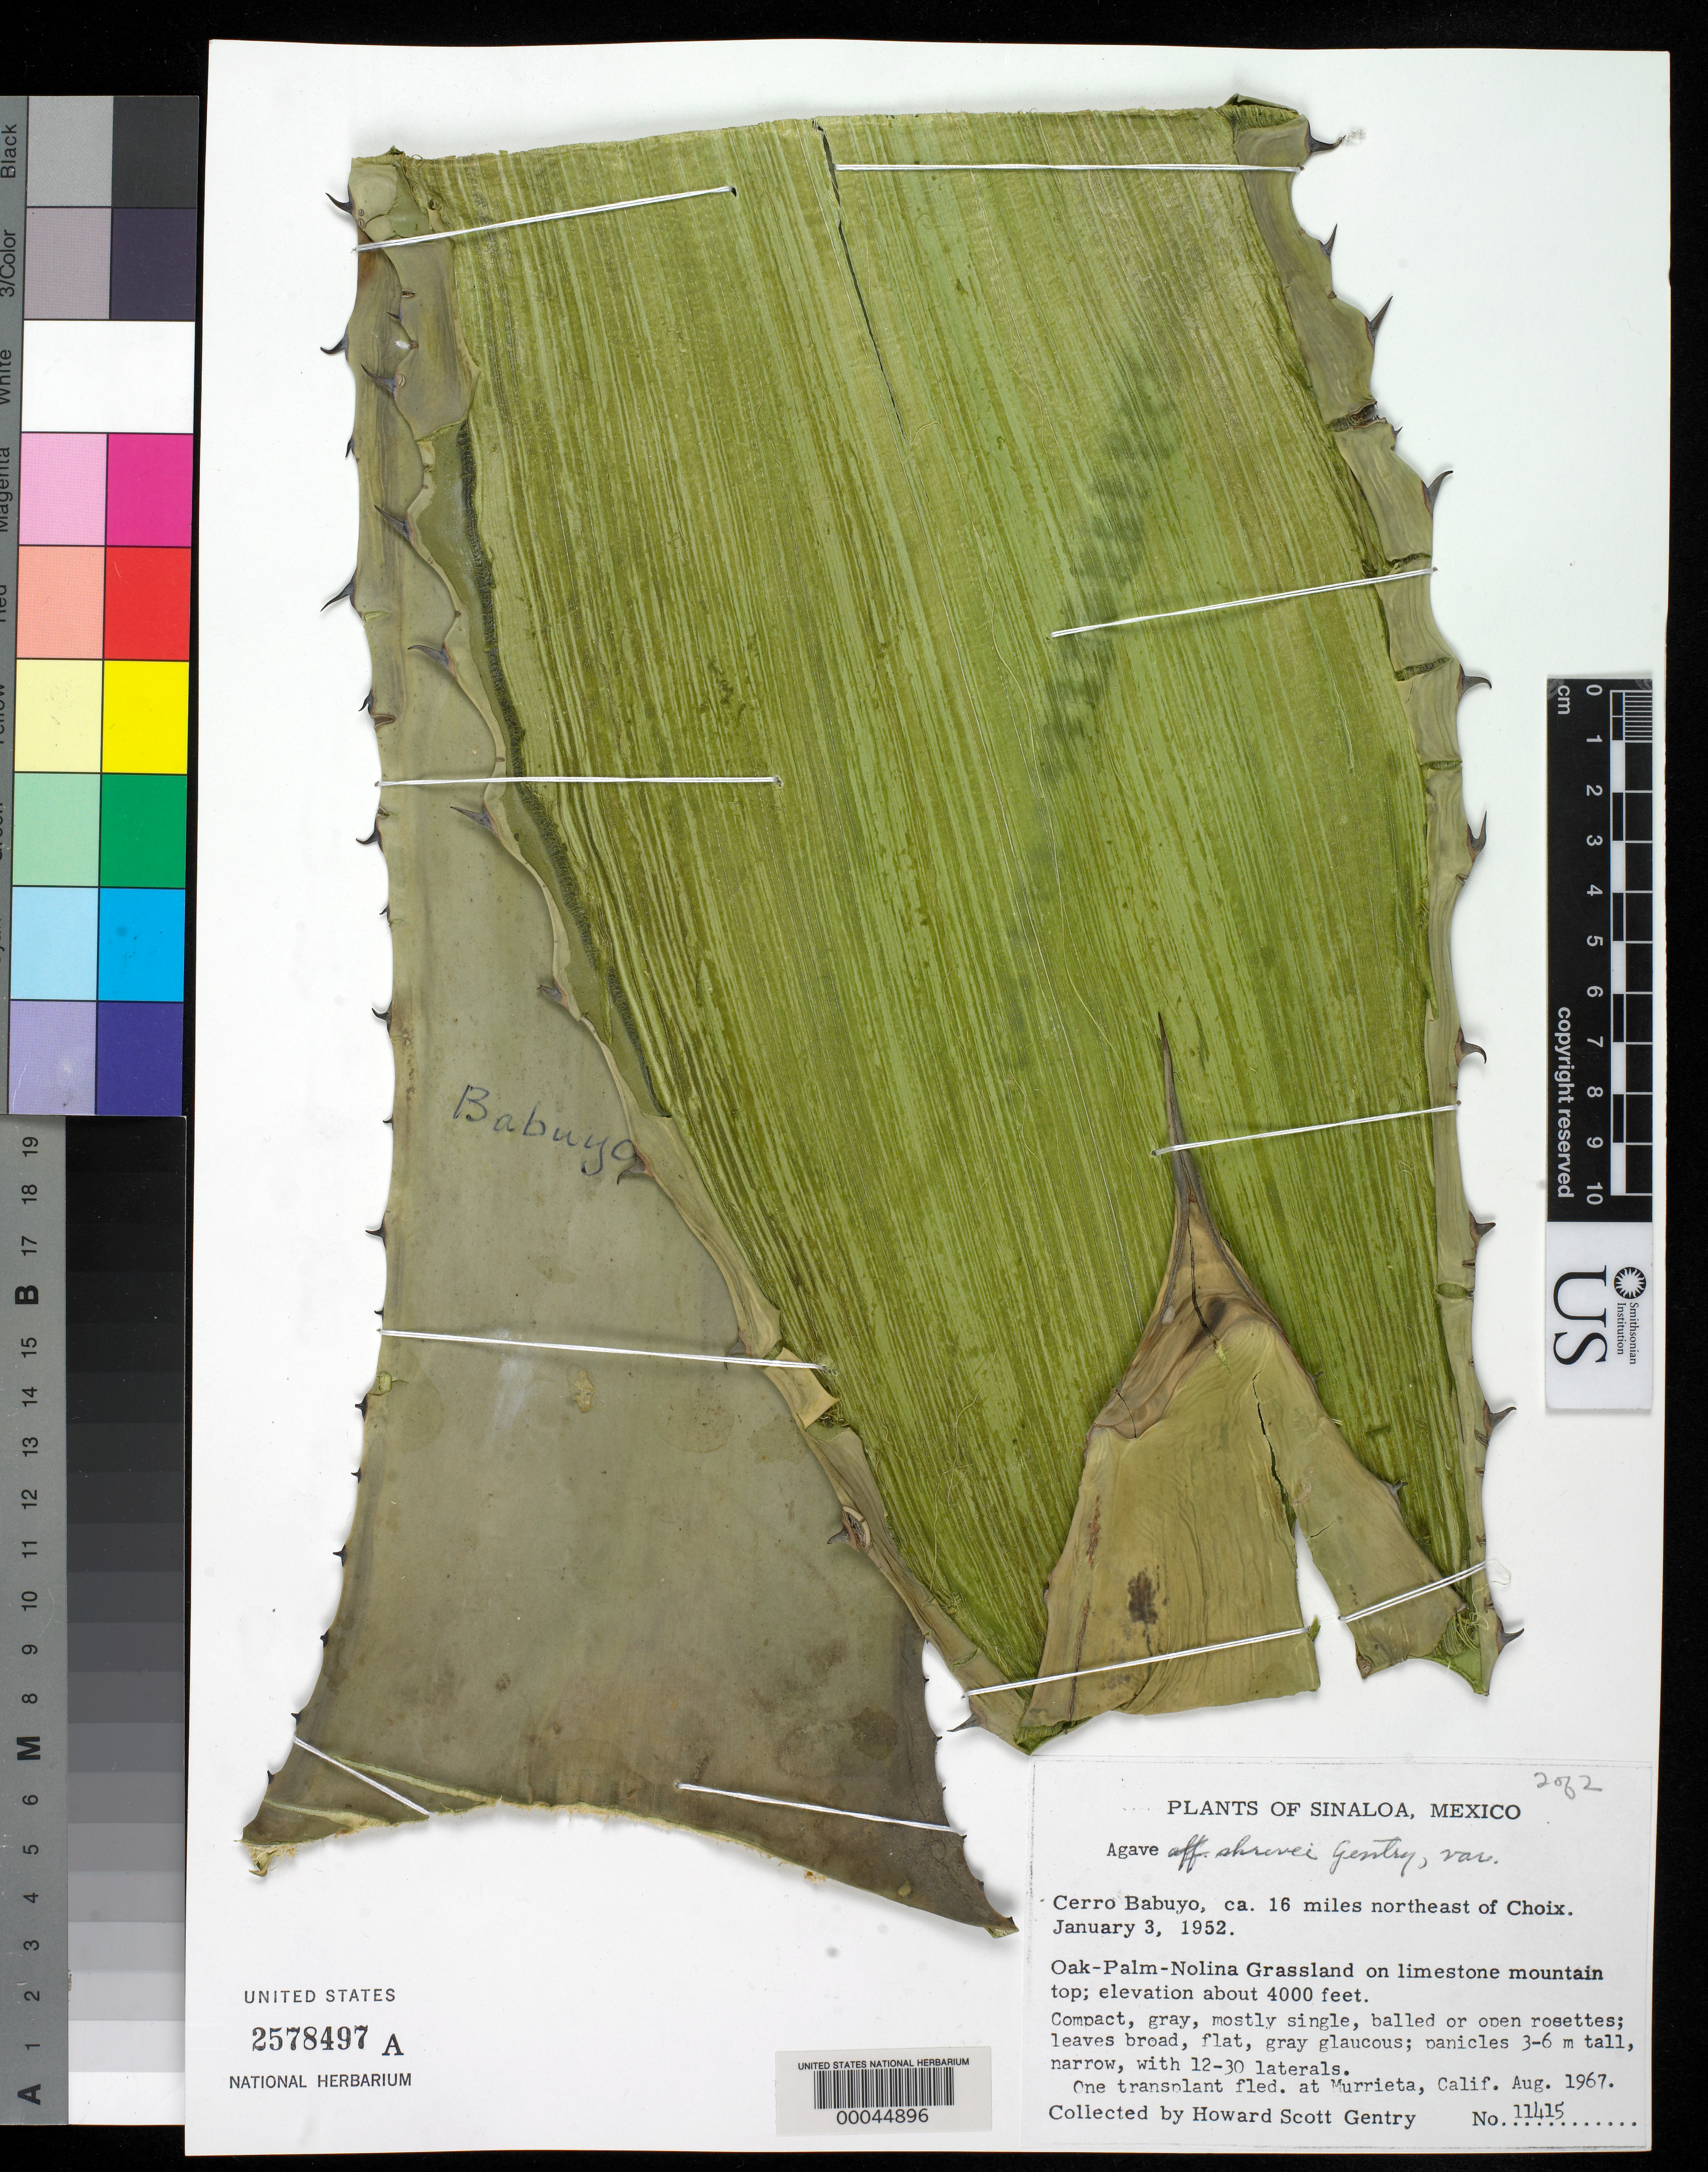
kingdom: Plantae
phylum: Tracheophyta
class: Liliopsida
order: Asparagales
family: Asparagaceae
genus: Agave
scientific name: Agave shrevei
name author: Gentry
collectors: H. S. Gentry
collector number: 11415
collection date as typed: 03 Jan 1952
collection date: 1952-01-03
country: Mexico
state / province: Sinaloa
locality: Cerro babuyo, ca 16 mi NE of choix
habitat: Grassland on limestone mountain top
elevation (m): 1219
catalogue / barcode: US 2578497A